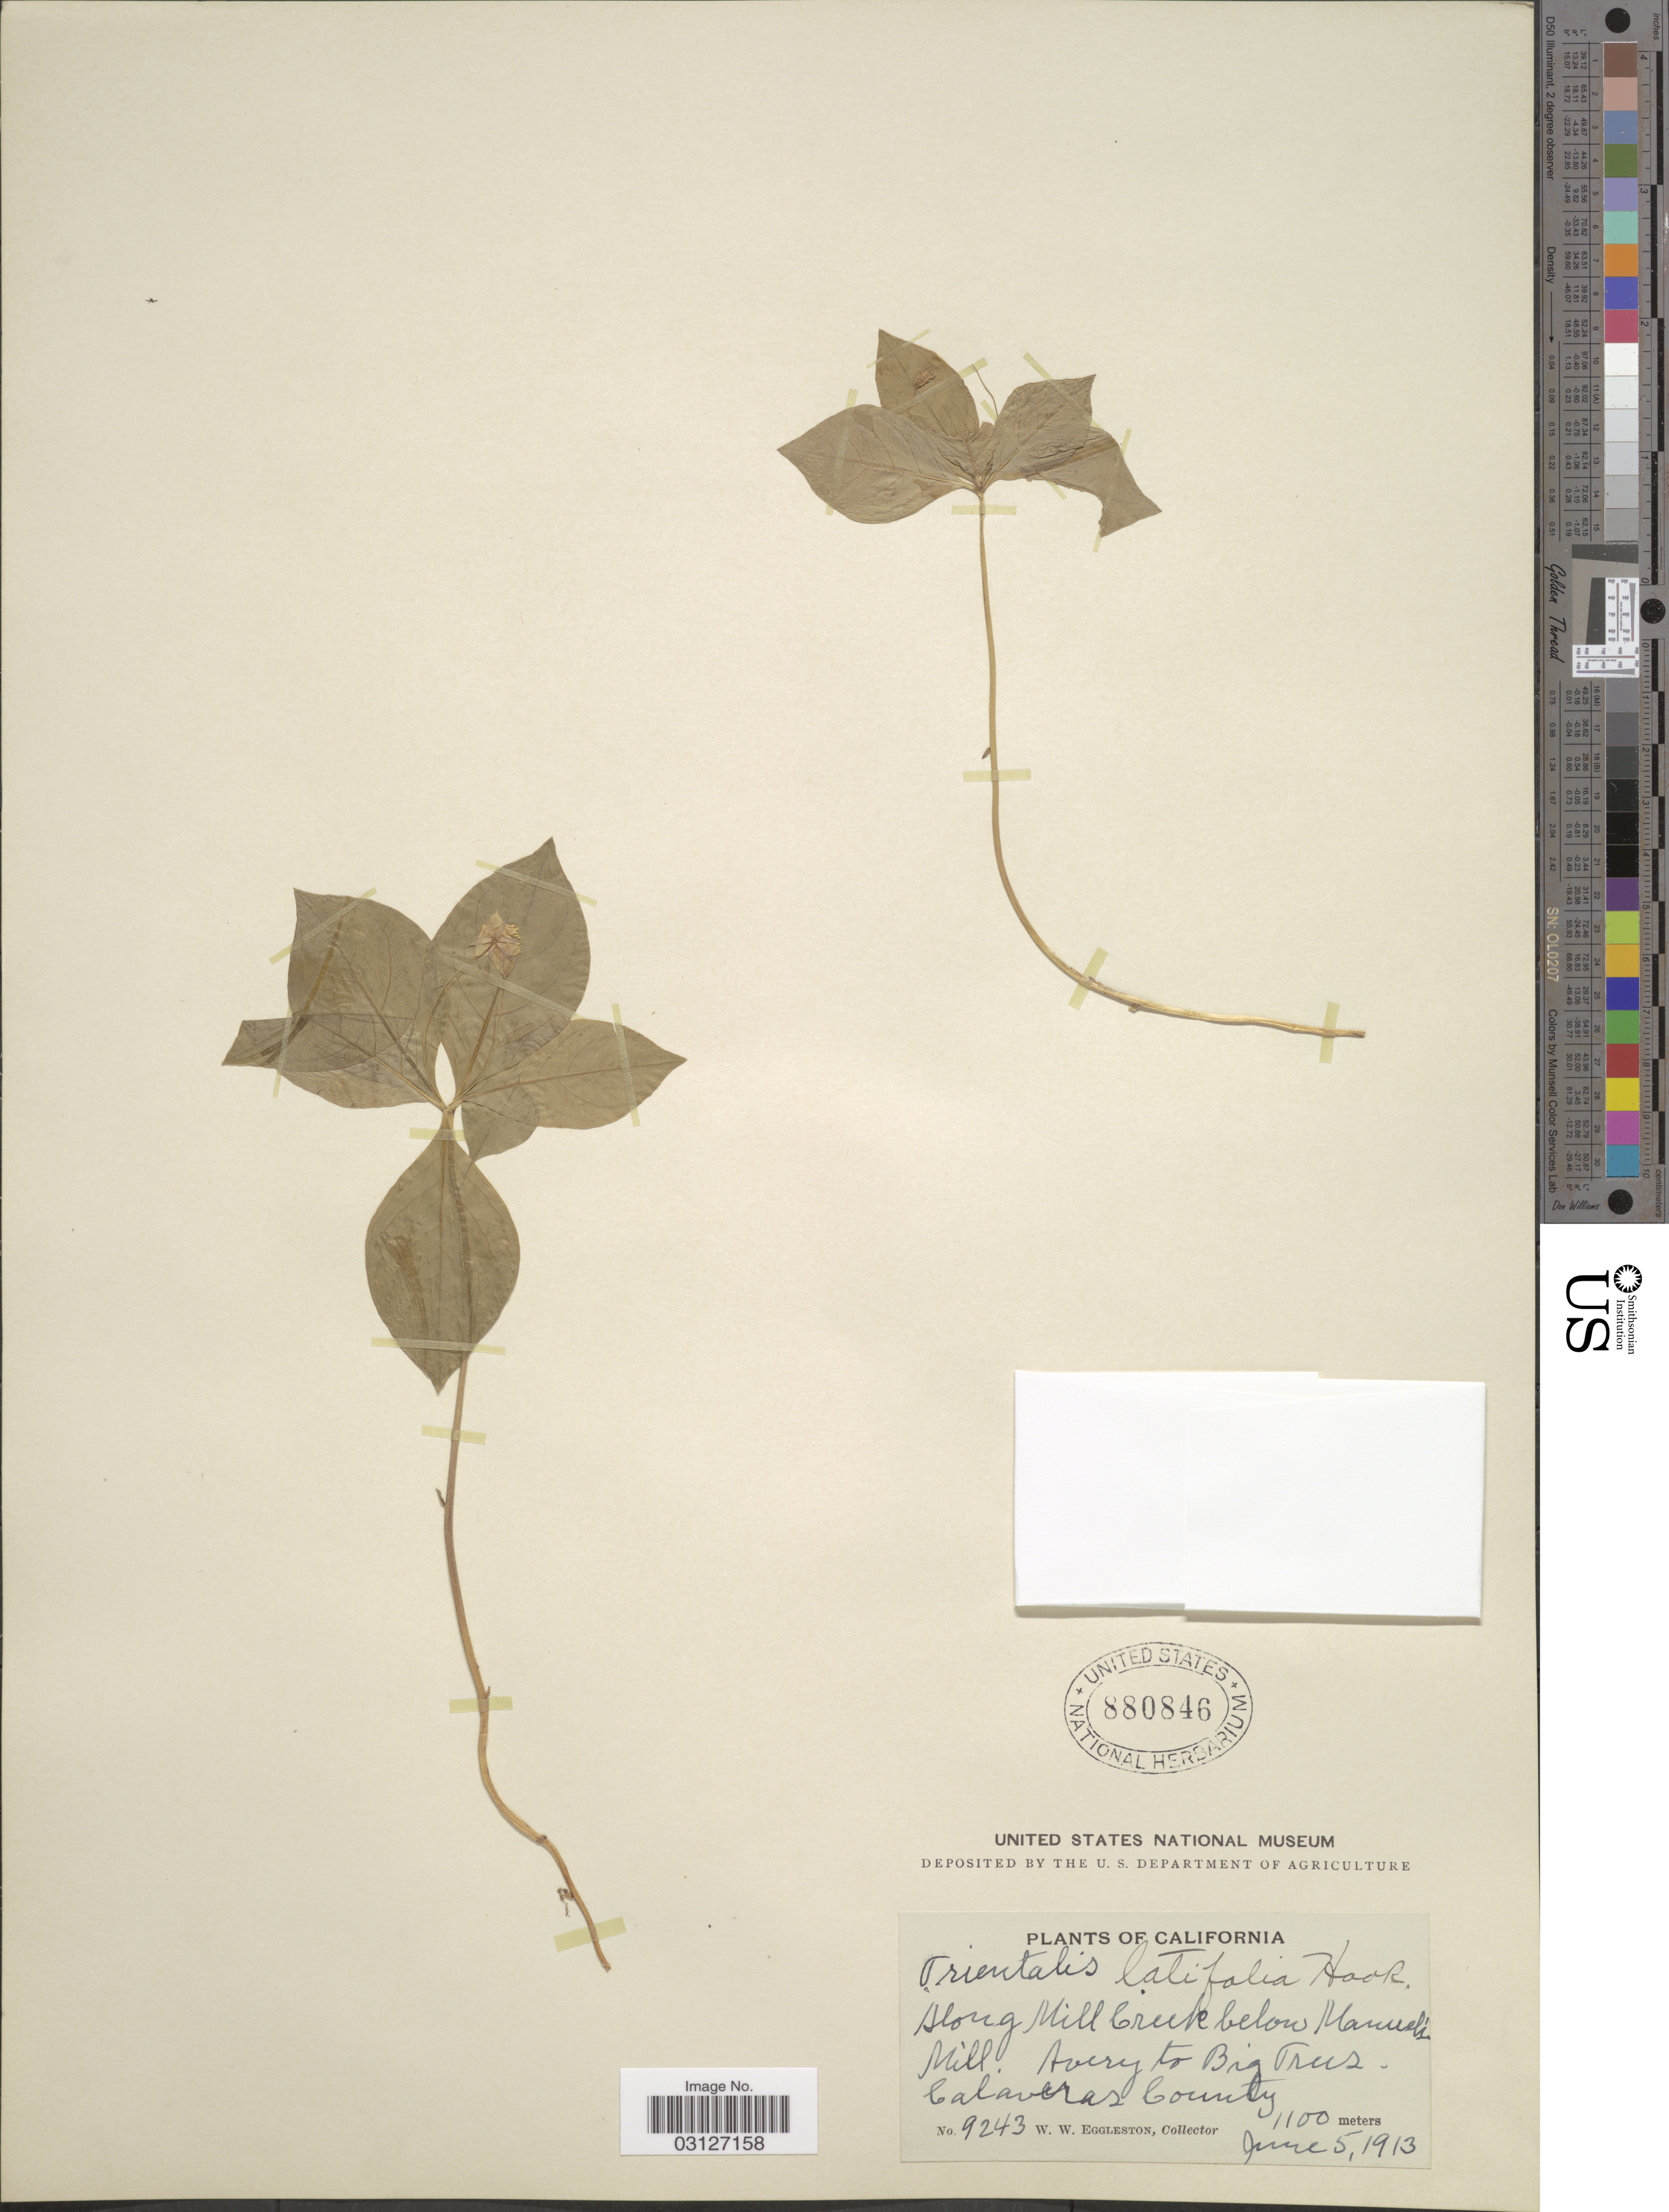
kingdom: Plantae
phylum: Tracheophyta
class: Magnoliopsida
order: Ericales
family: Primulaceae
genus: Trientalis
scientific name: Trientalis latifolia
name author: Hook.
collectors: W. W. Eggleston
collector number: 9243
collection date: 1913-06-05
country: United States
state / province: California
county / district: Calaveras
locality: Along Mill Creek below Manuel's Mill. Avery to Big Trees. Calaveras County.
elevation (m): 1100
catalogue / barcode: US 880846